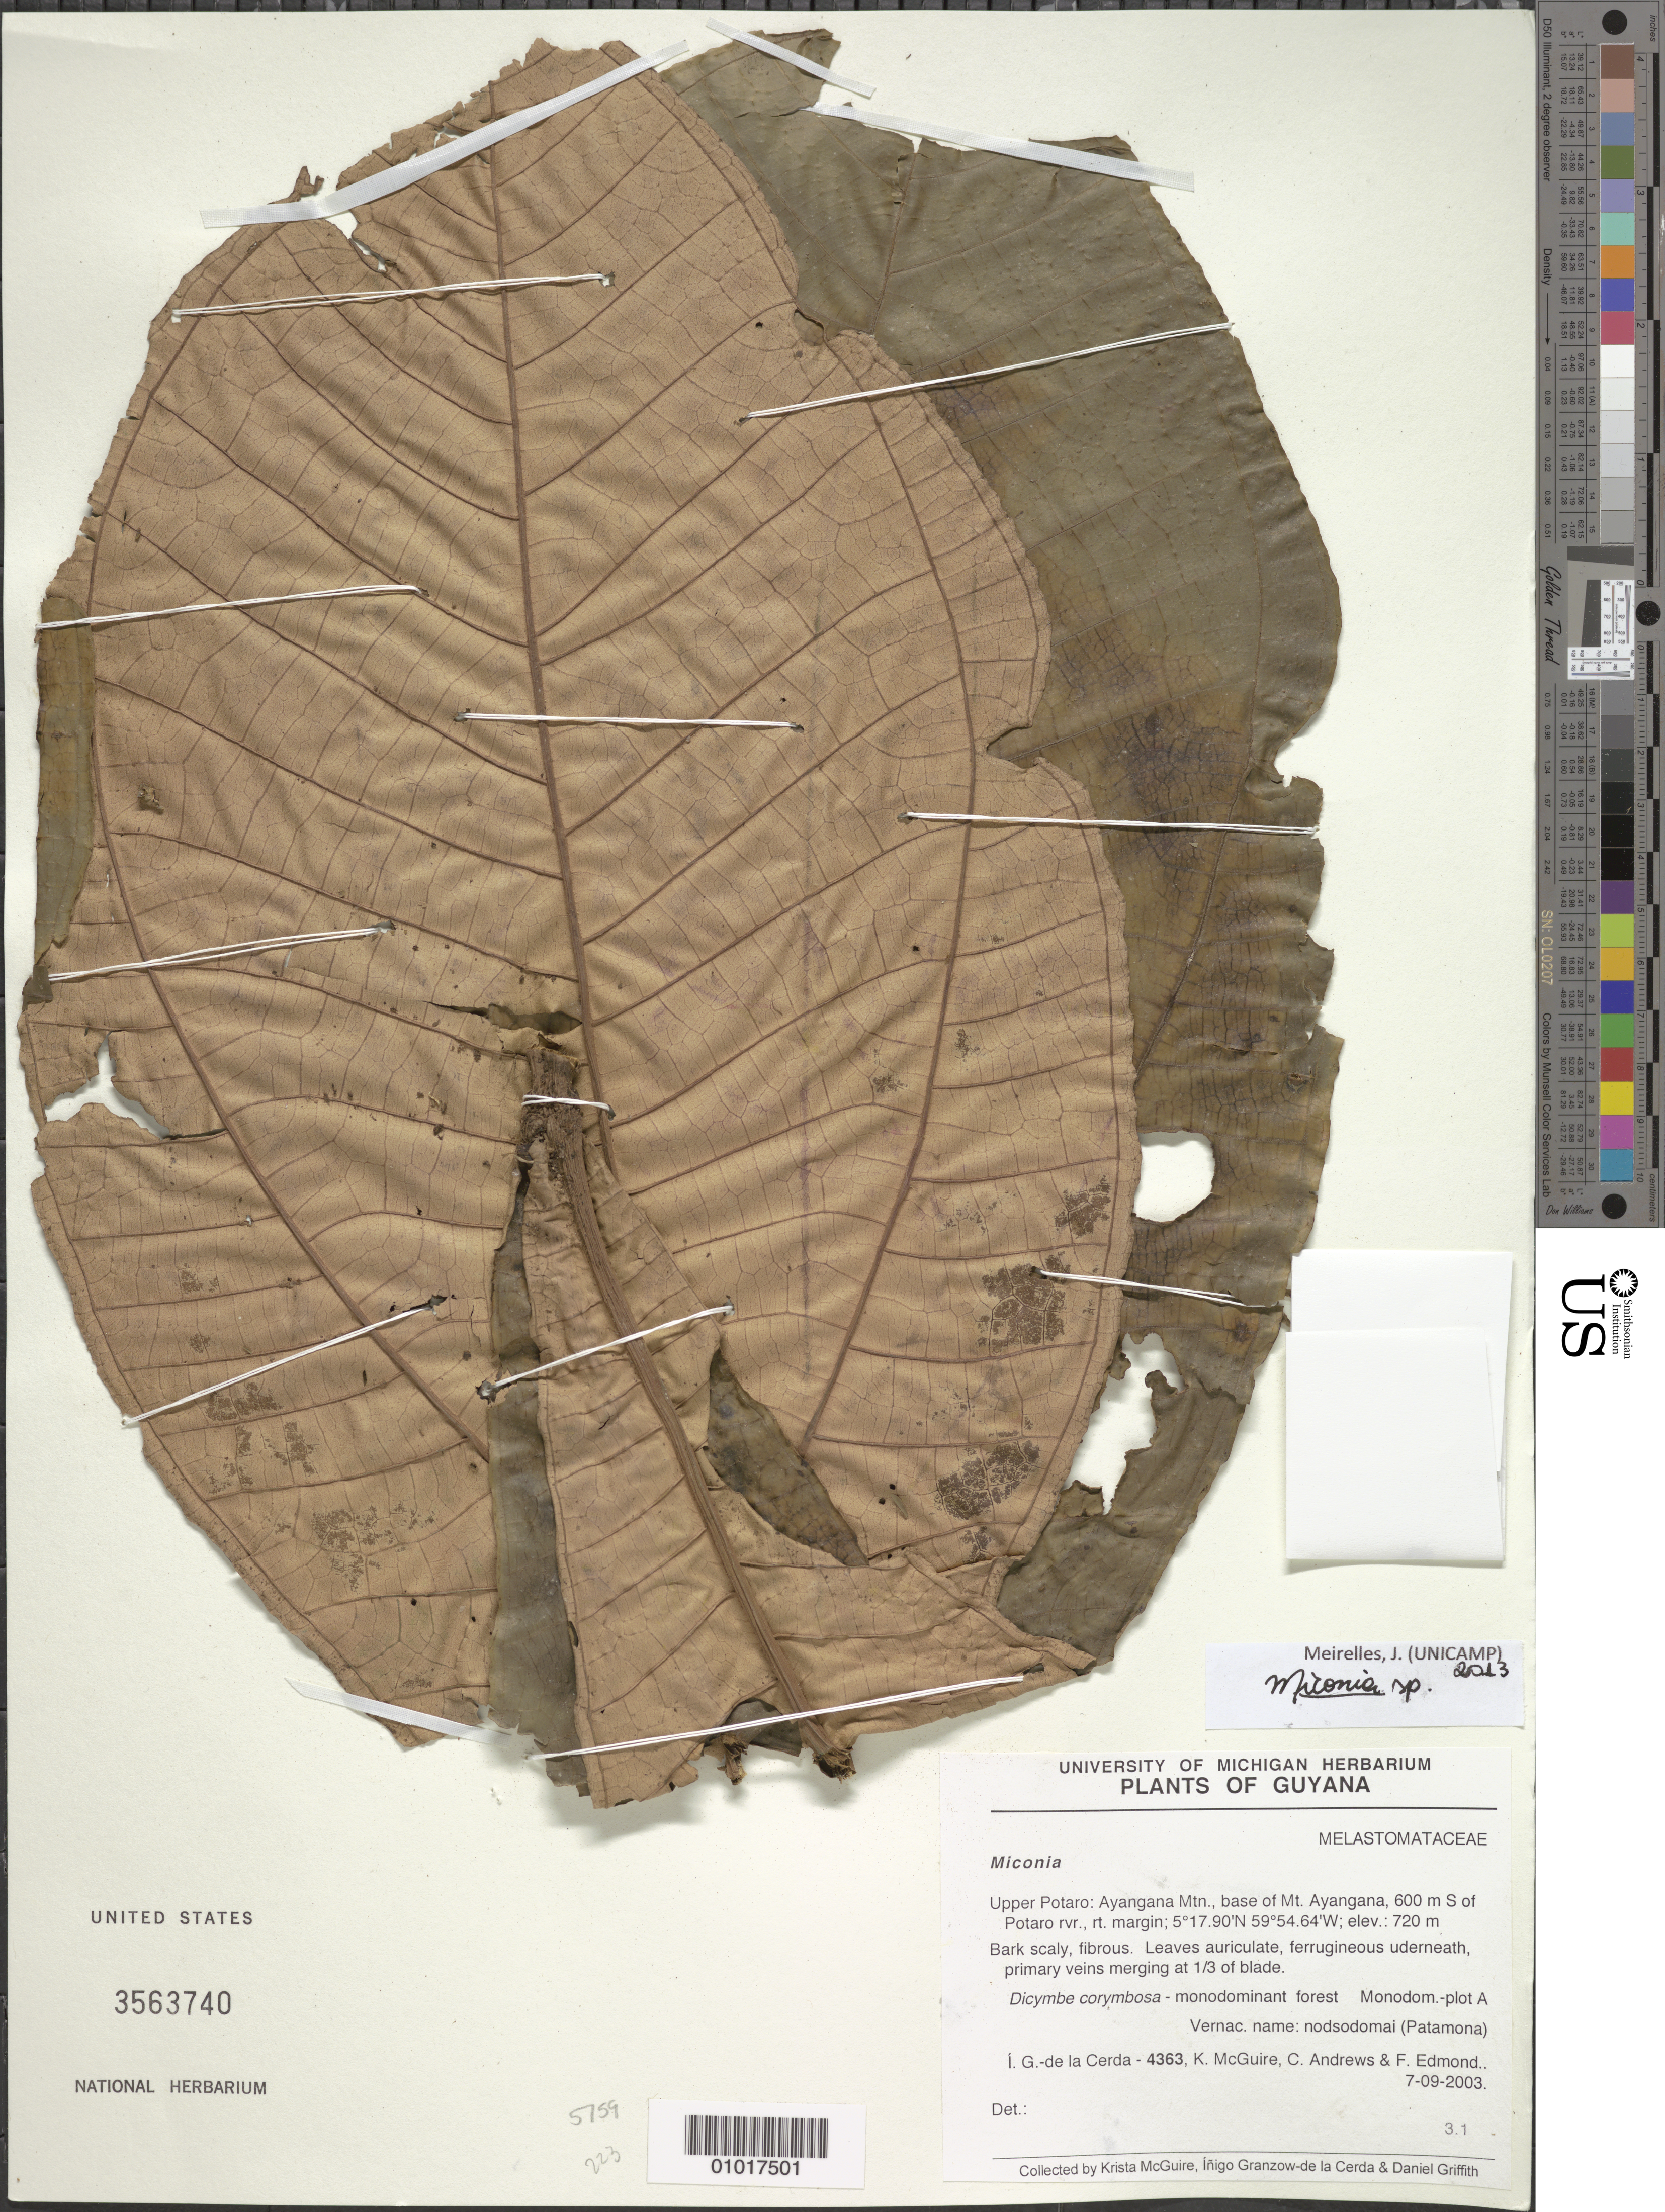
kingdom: Plantae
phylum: Tracheophyta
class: Magnoliopsida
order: Myrtales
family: Melastomataceae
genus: Miconia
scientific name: Miconia sp.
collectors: I. de la Cerda, K. McGuire, C. Andrews & F. Edmond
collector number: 4363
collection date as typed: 9-Sep-03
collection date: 2003-09-09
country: Guyana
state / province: Potaro-Siparuni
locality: Upper Potaro: Ayangana Mtn., base of Mt. Ayangana, 2.9 km S of Potaro rvr., rt margin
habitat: (Dicymbe corymbosa- monodominant forest) Monodominant plot A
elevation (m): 720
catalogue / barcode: US 3563740